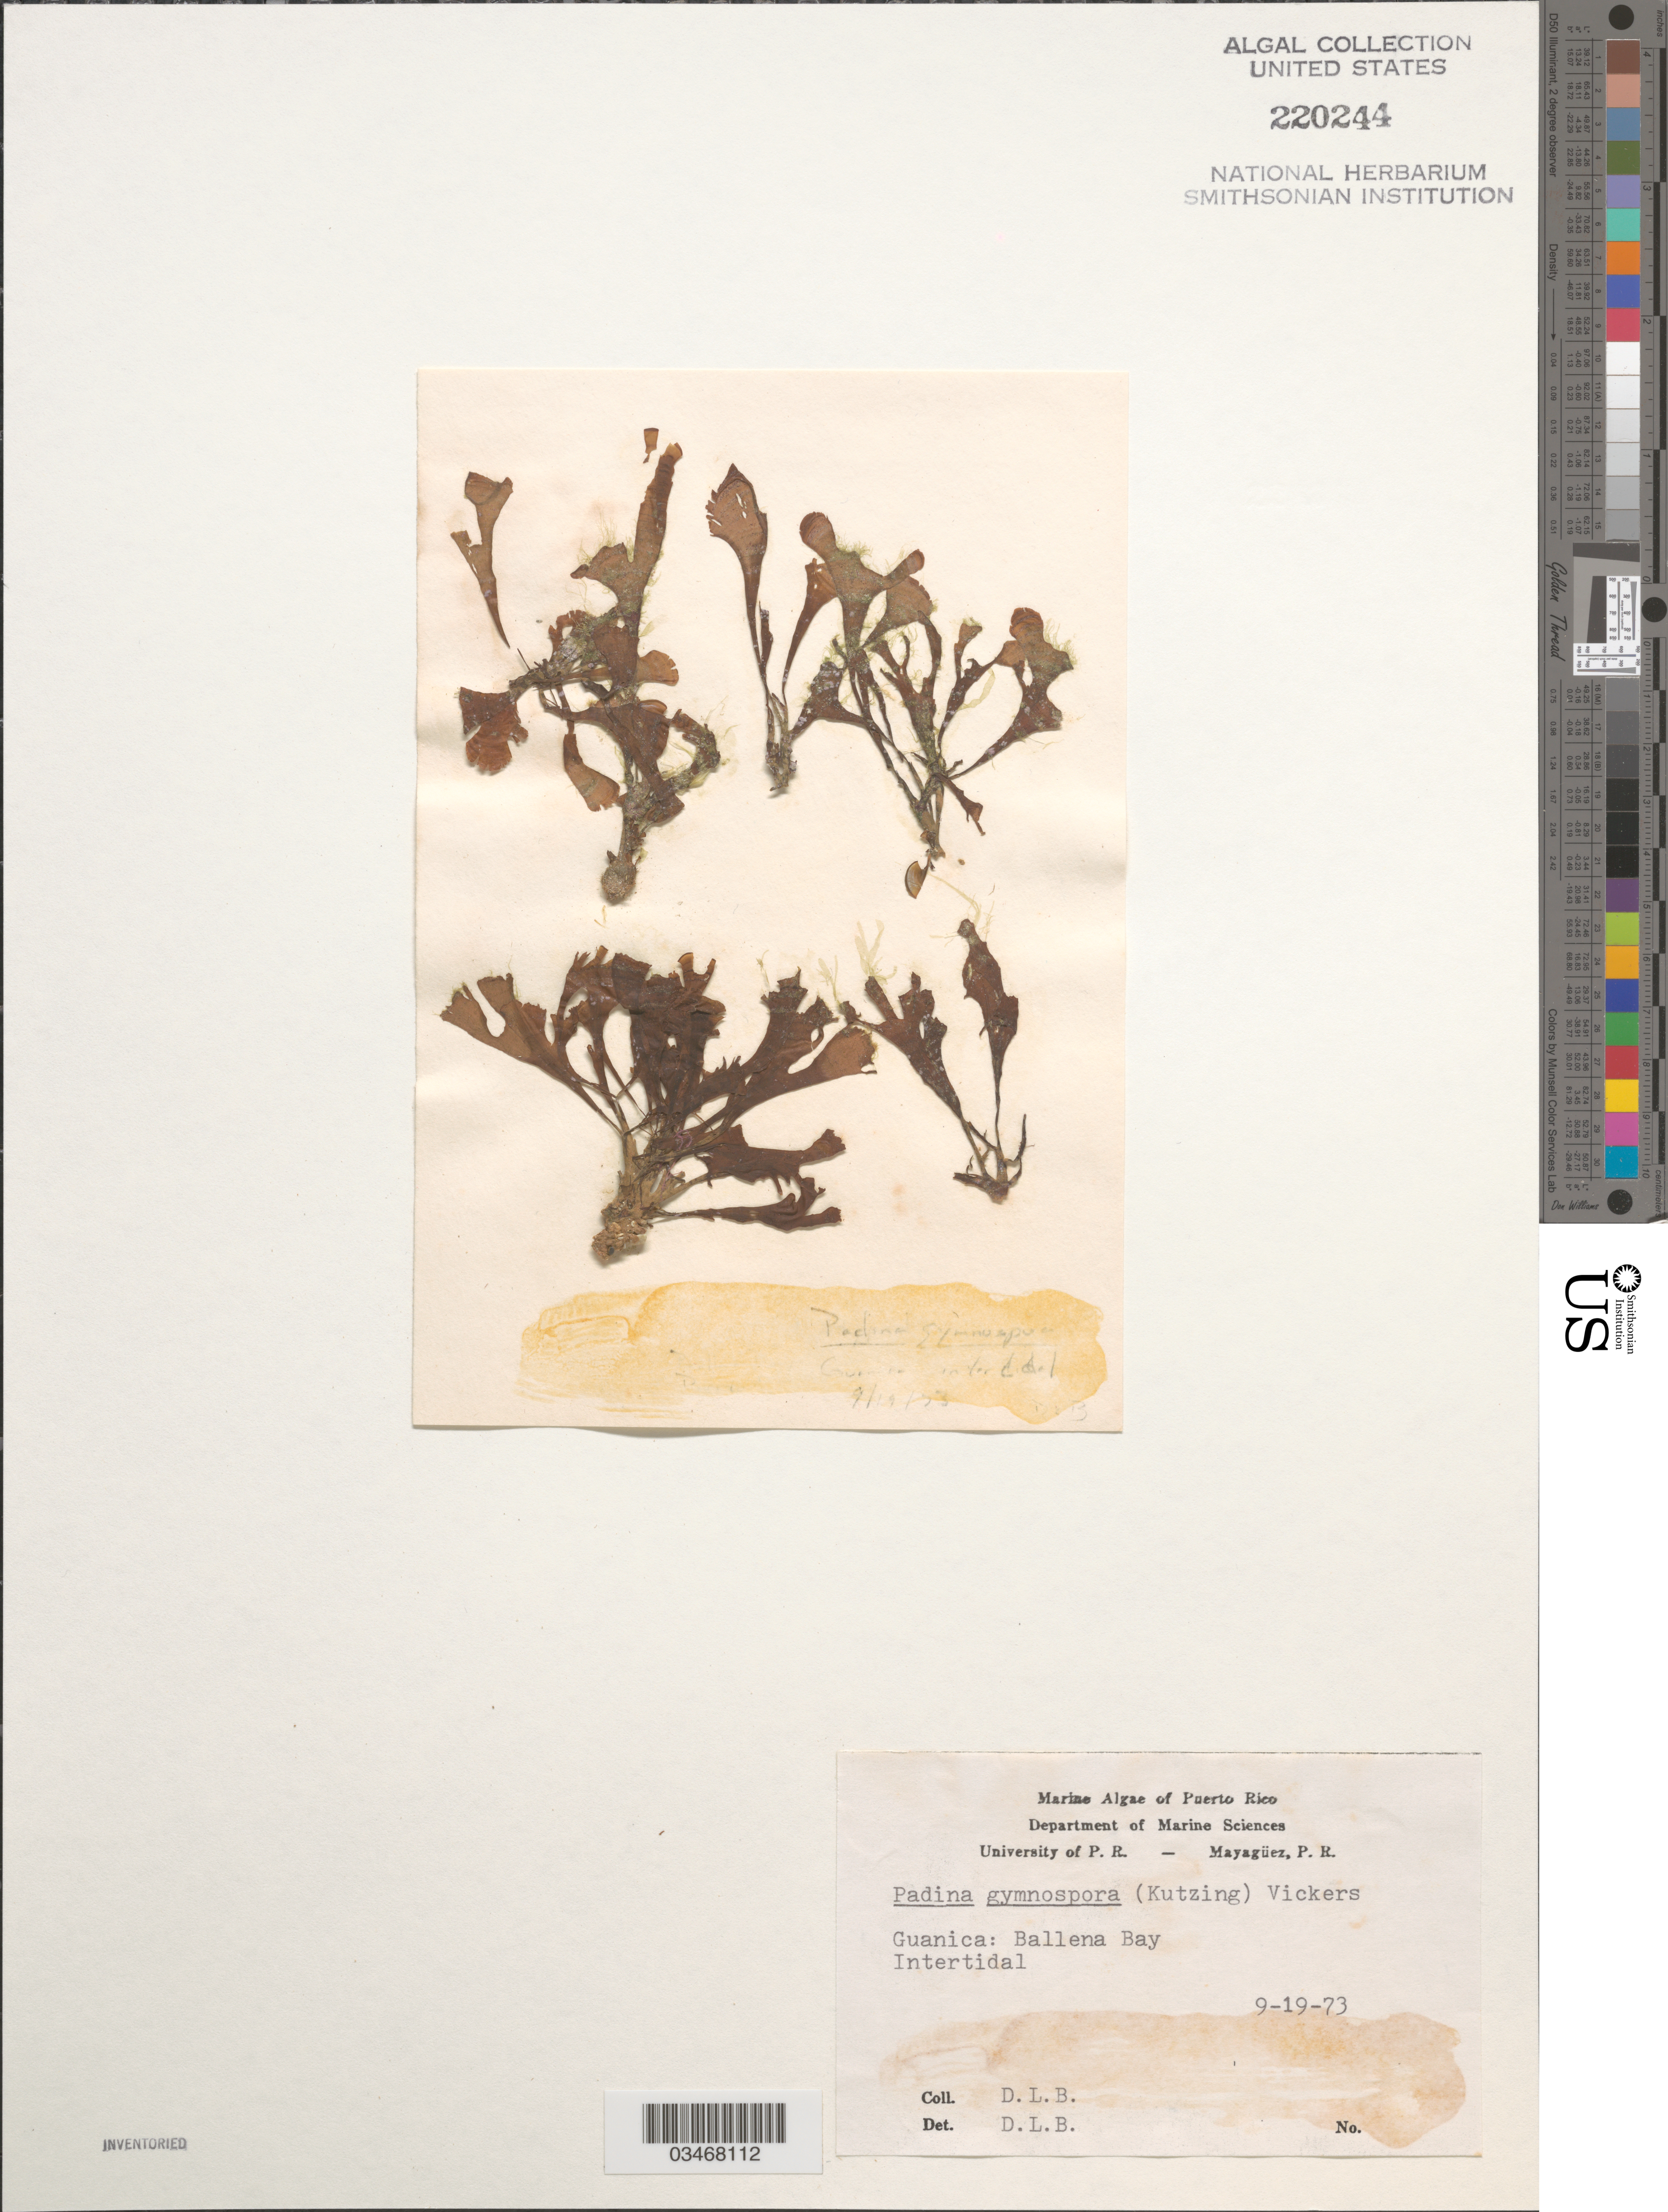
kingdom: Chromista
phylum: Ochrophyta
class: Phaeophyceae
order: Dictyotales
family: Dictyotaceae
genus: Padina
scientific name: Padina gymnospora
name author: (Kütz.) O.G. Sond.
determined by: Ballantine, D. L.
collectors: D.L. Ballantine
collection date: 1973-09-19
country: Puerto Rico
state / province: Guanica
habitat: Intertidal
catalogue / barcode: US 220244